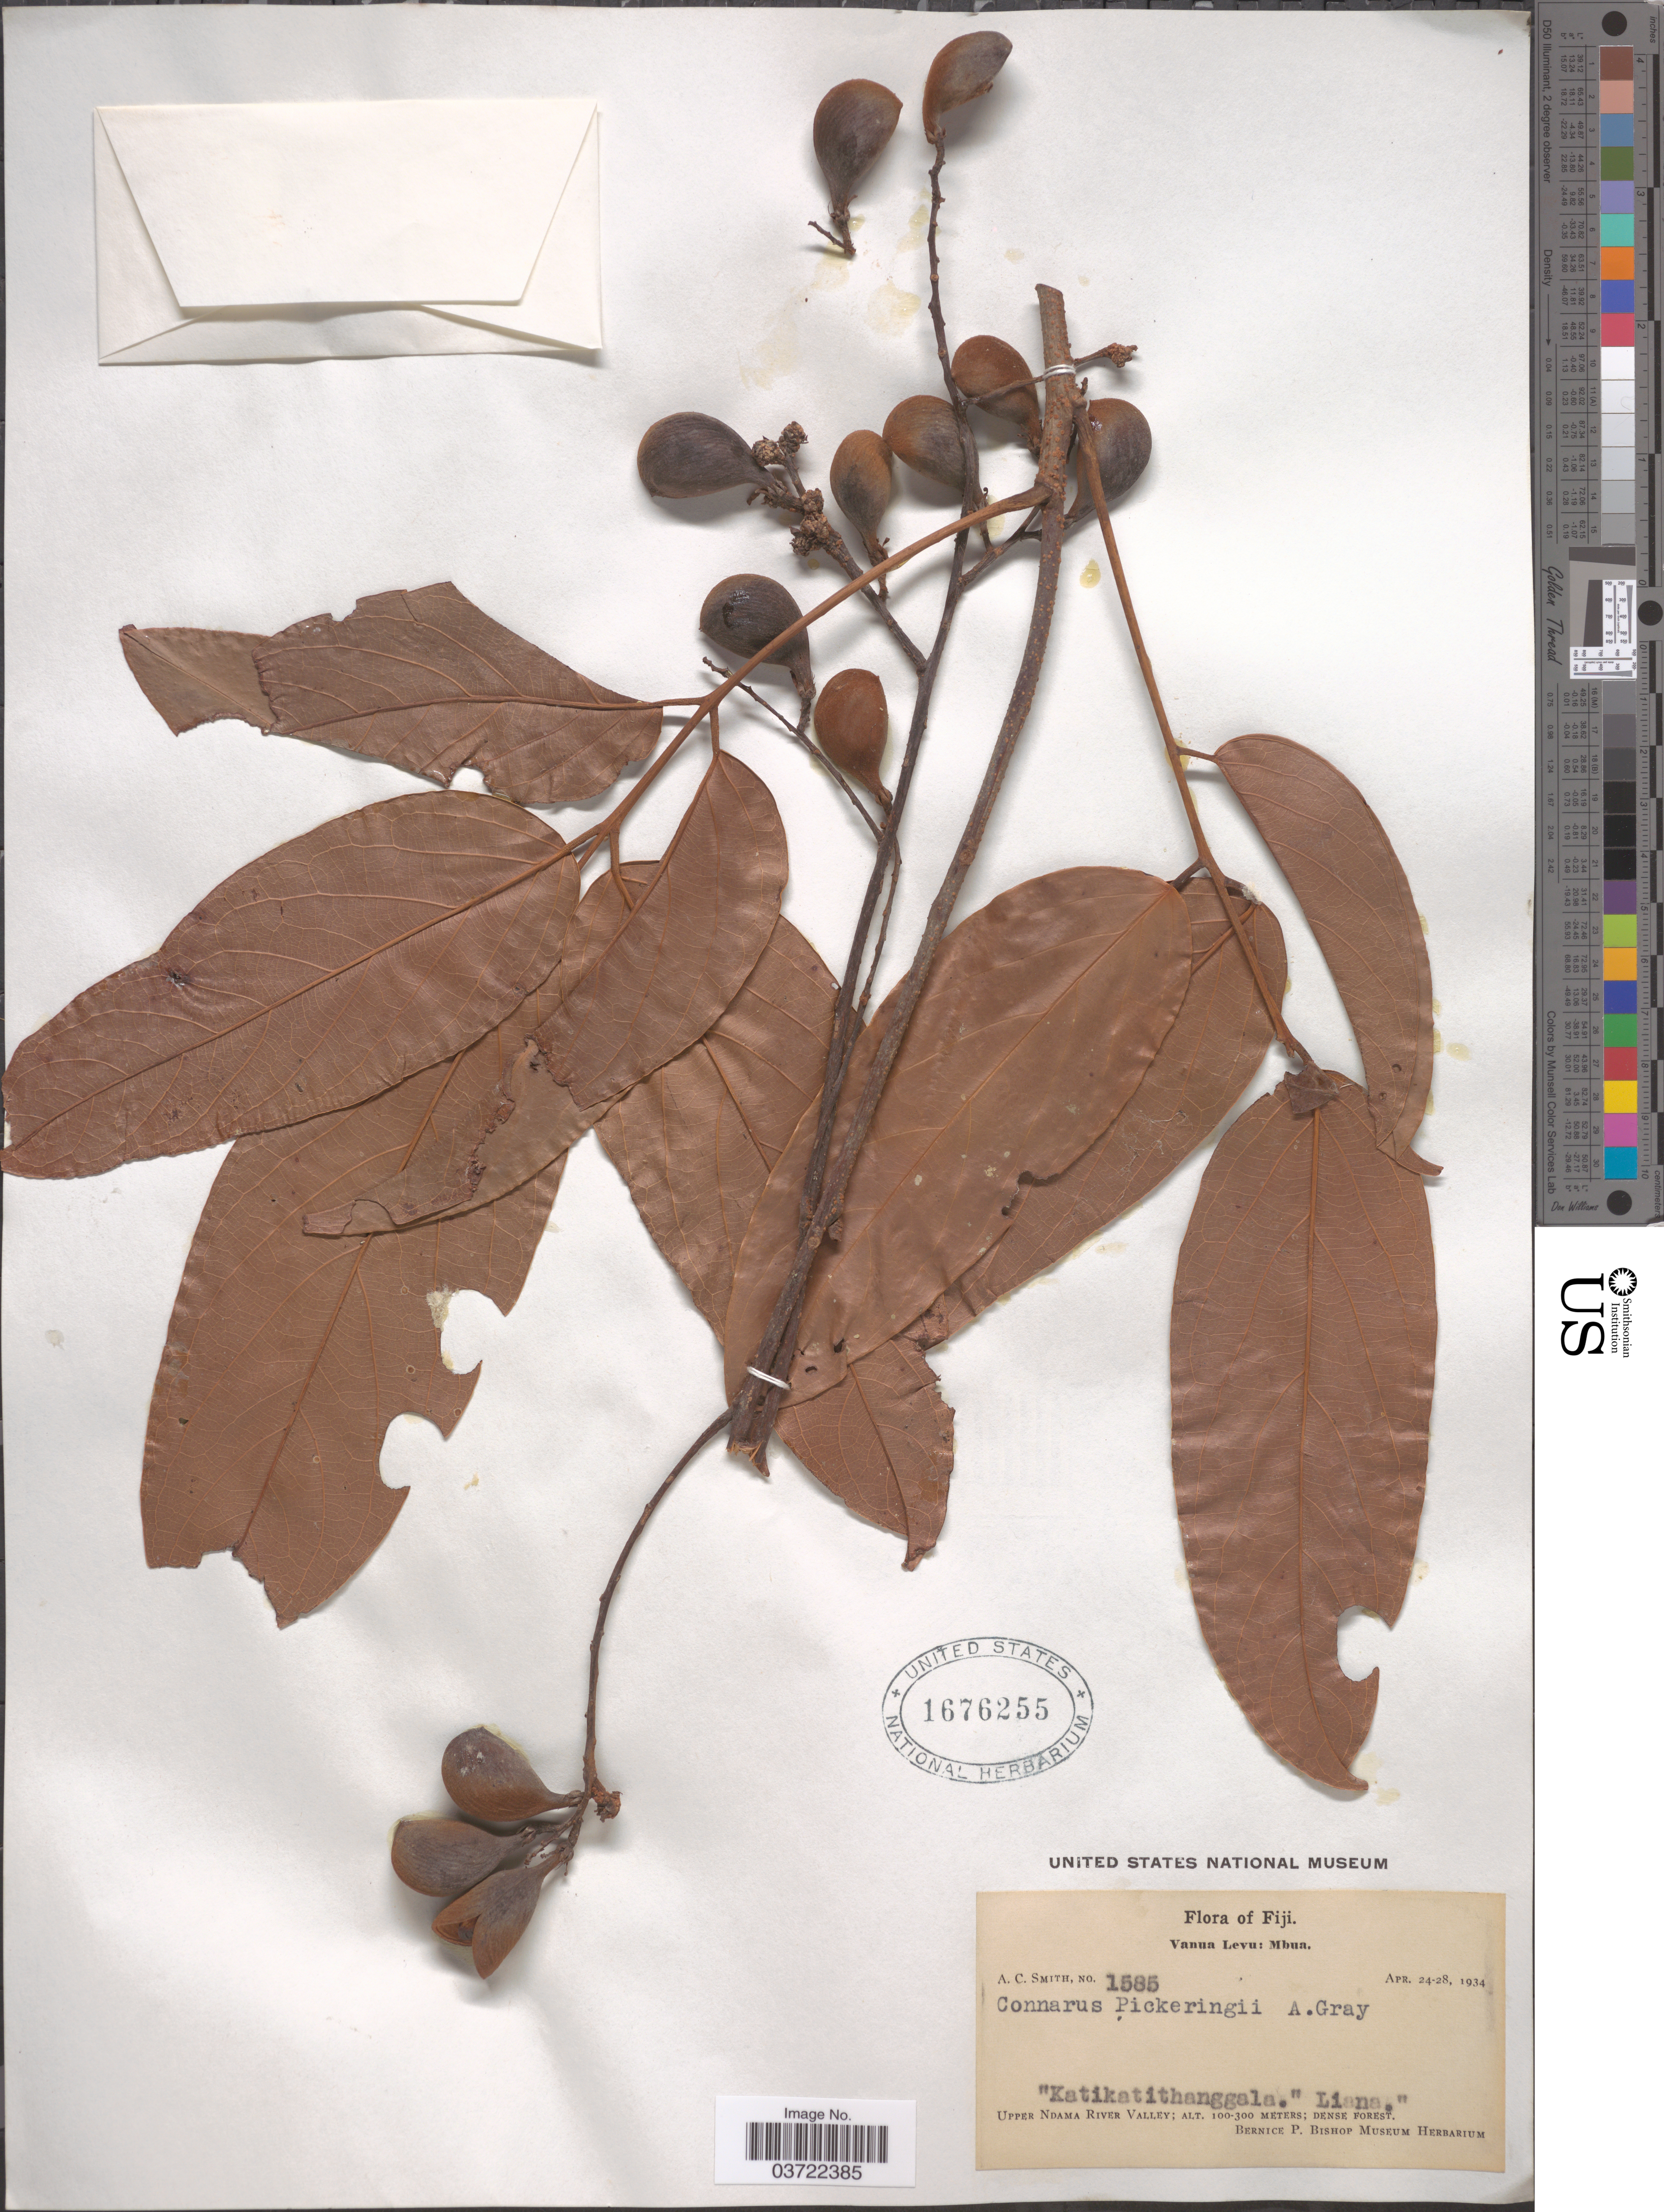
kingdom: Plantae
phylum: Tracheophyta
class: Magnoliopsida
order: Oxalidales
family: Connaraceae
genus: Connarus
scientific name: Connarus pickeringii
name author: A. Gray in Wilkes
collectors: A. C. Smith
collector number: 1585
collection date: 1934-04-24/1934-04-28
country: Fiji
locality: Vanua Levu: Mbua. Upper Ndama River Valley.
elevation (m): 100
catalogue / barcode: US 1676255